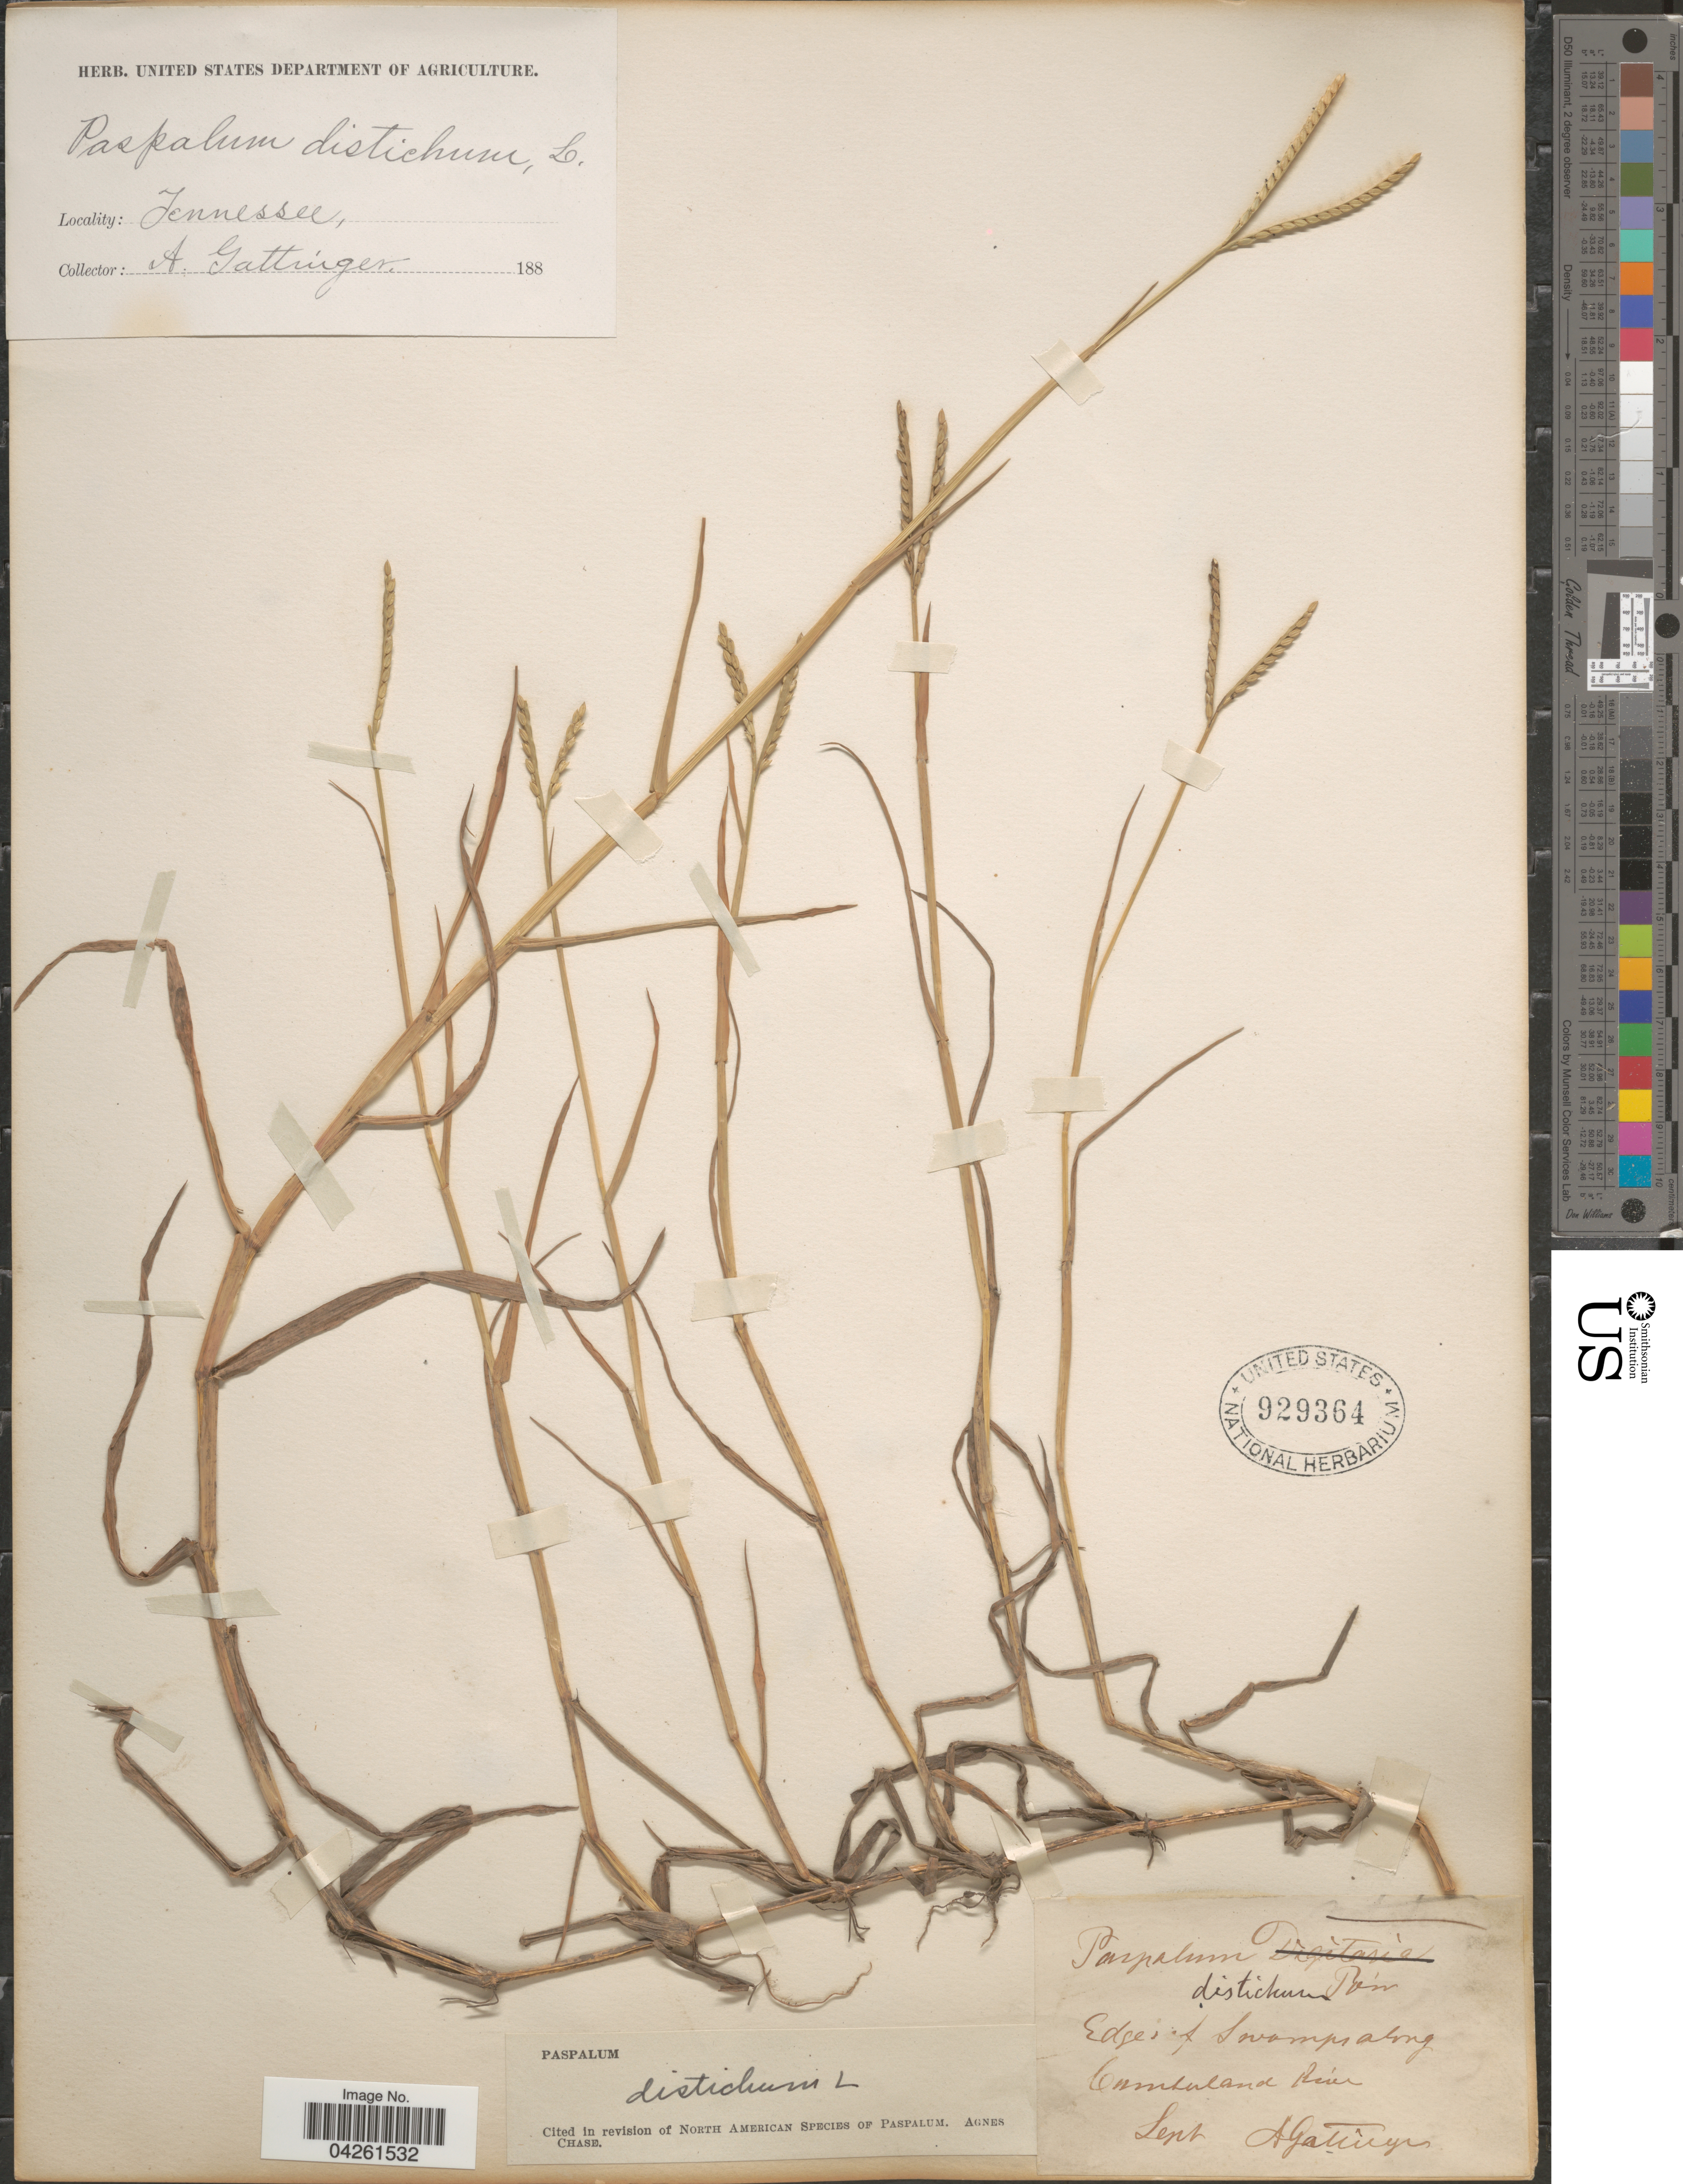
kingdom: Plantae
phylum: Tracheophyta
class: Liliopsida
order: Poales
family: Poaceae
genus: Paspalum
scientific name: Paspalum distichum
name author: L.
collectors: A. Gattinger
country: United States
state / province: Tennessee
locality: Edges of Swamps along Cumberland River.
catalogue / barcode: US 929364